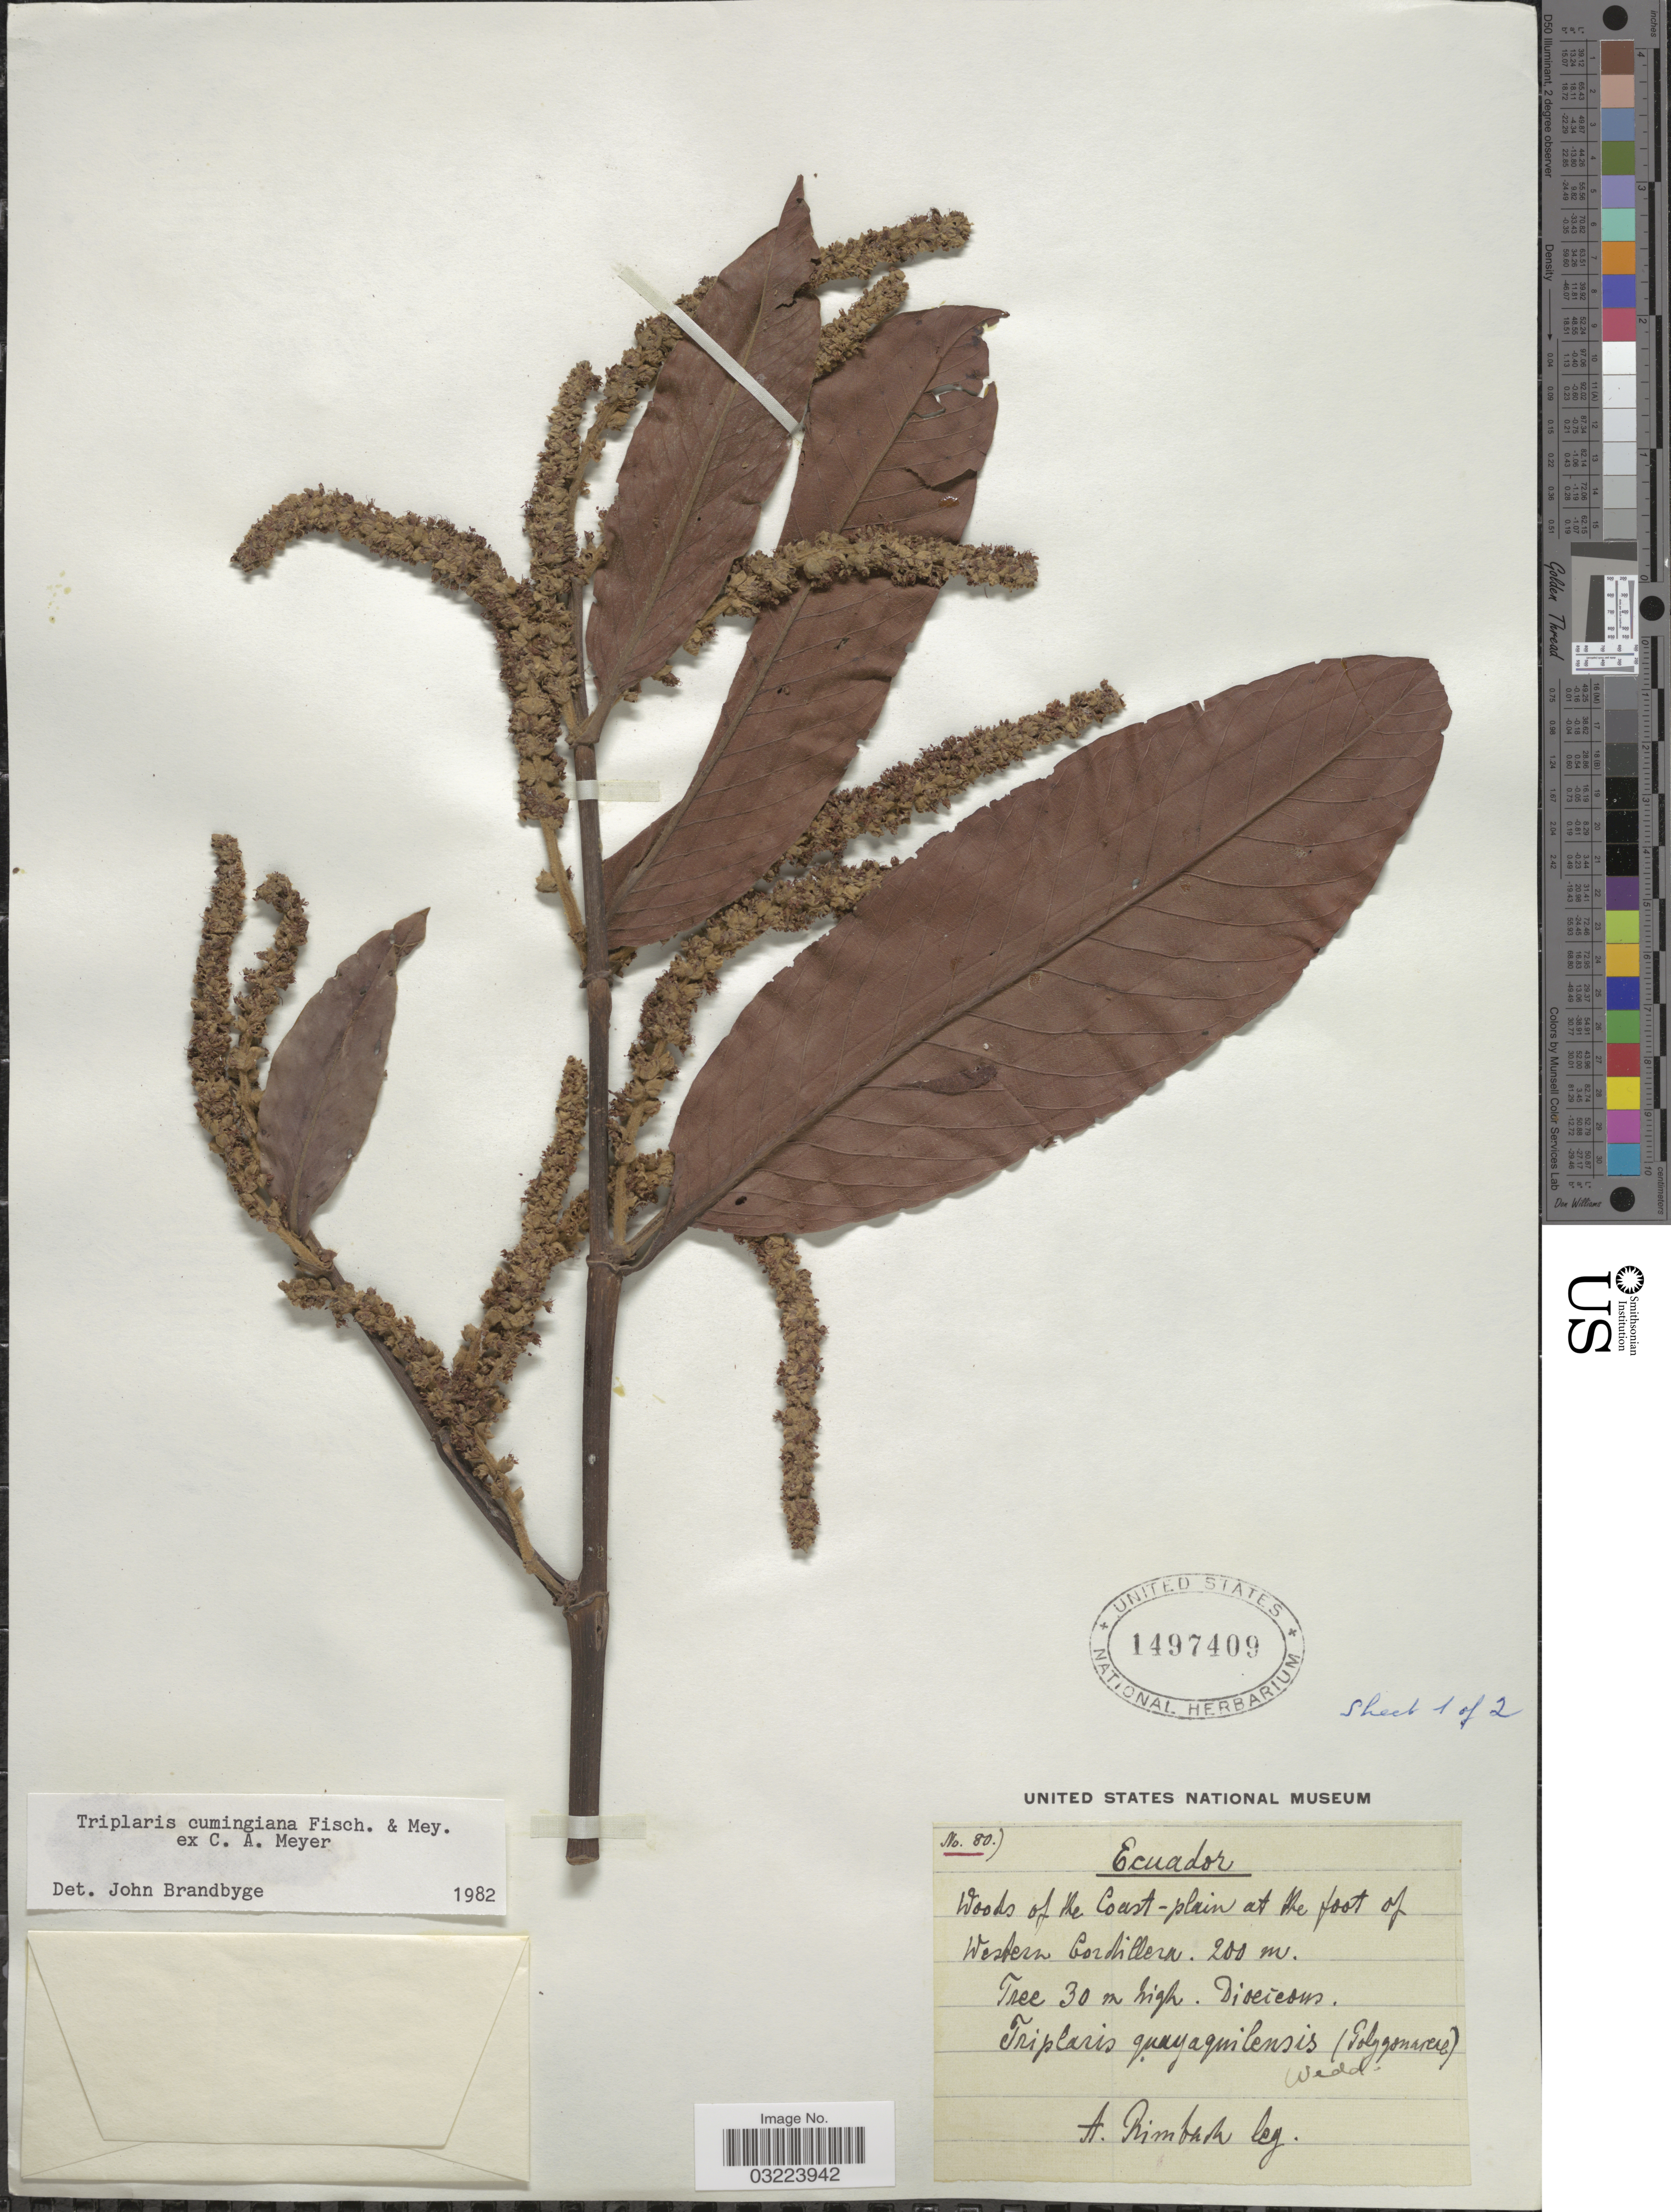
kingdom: Plantae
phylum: Tracheophyta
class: Magnoliopsida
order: Caryophyllales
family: Polygonaceae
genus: Triplaris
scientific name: Triplaris cumingiana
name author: Fisch. & C.A. Mey. ex C.A. Mey.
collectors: A. Rimbach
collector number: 80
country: Ecuador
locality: Woods of the Coast-plain at the foot of Western Cordillera.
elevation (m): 200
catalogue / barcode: US 1497409